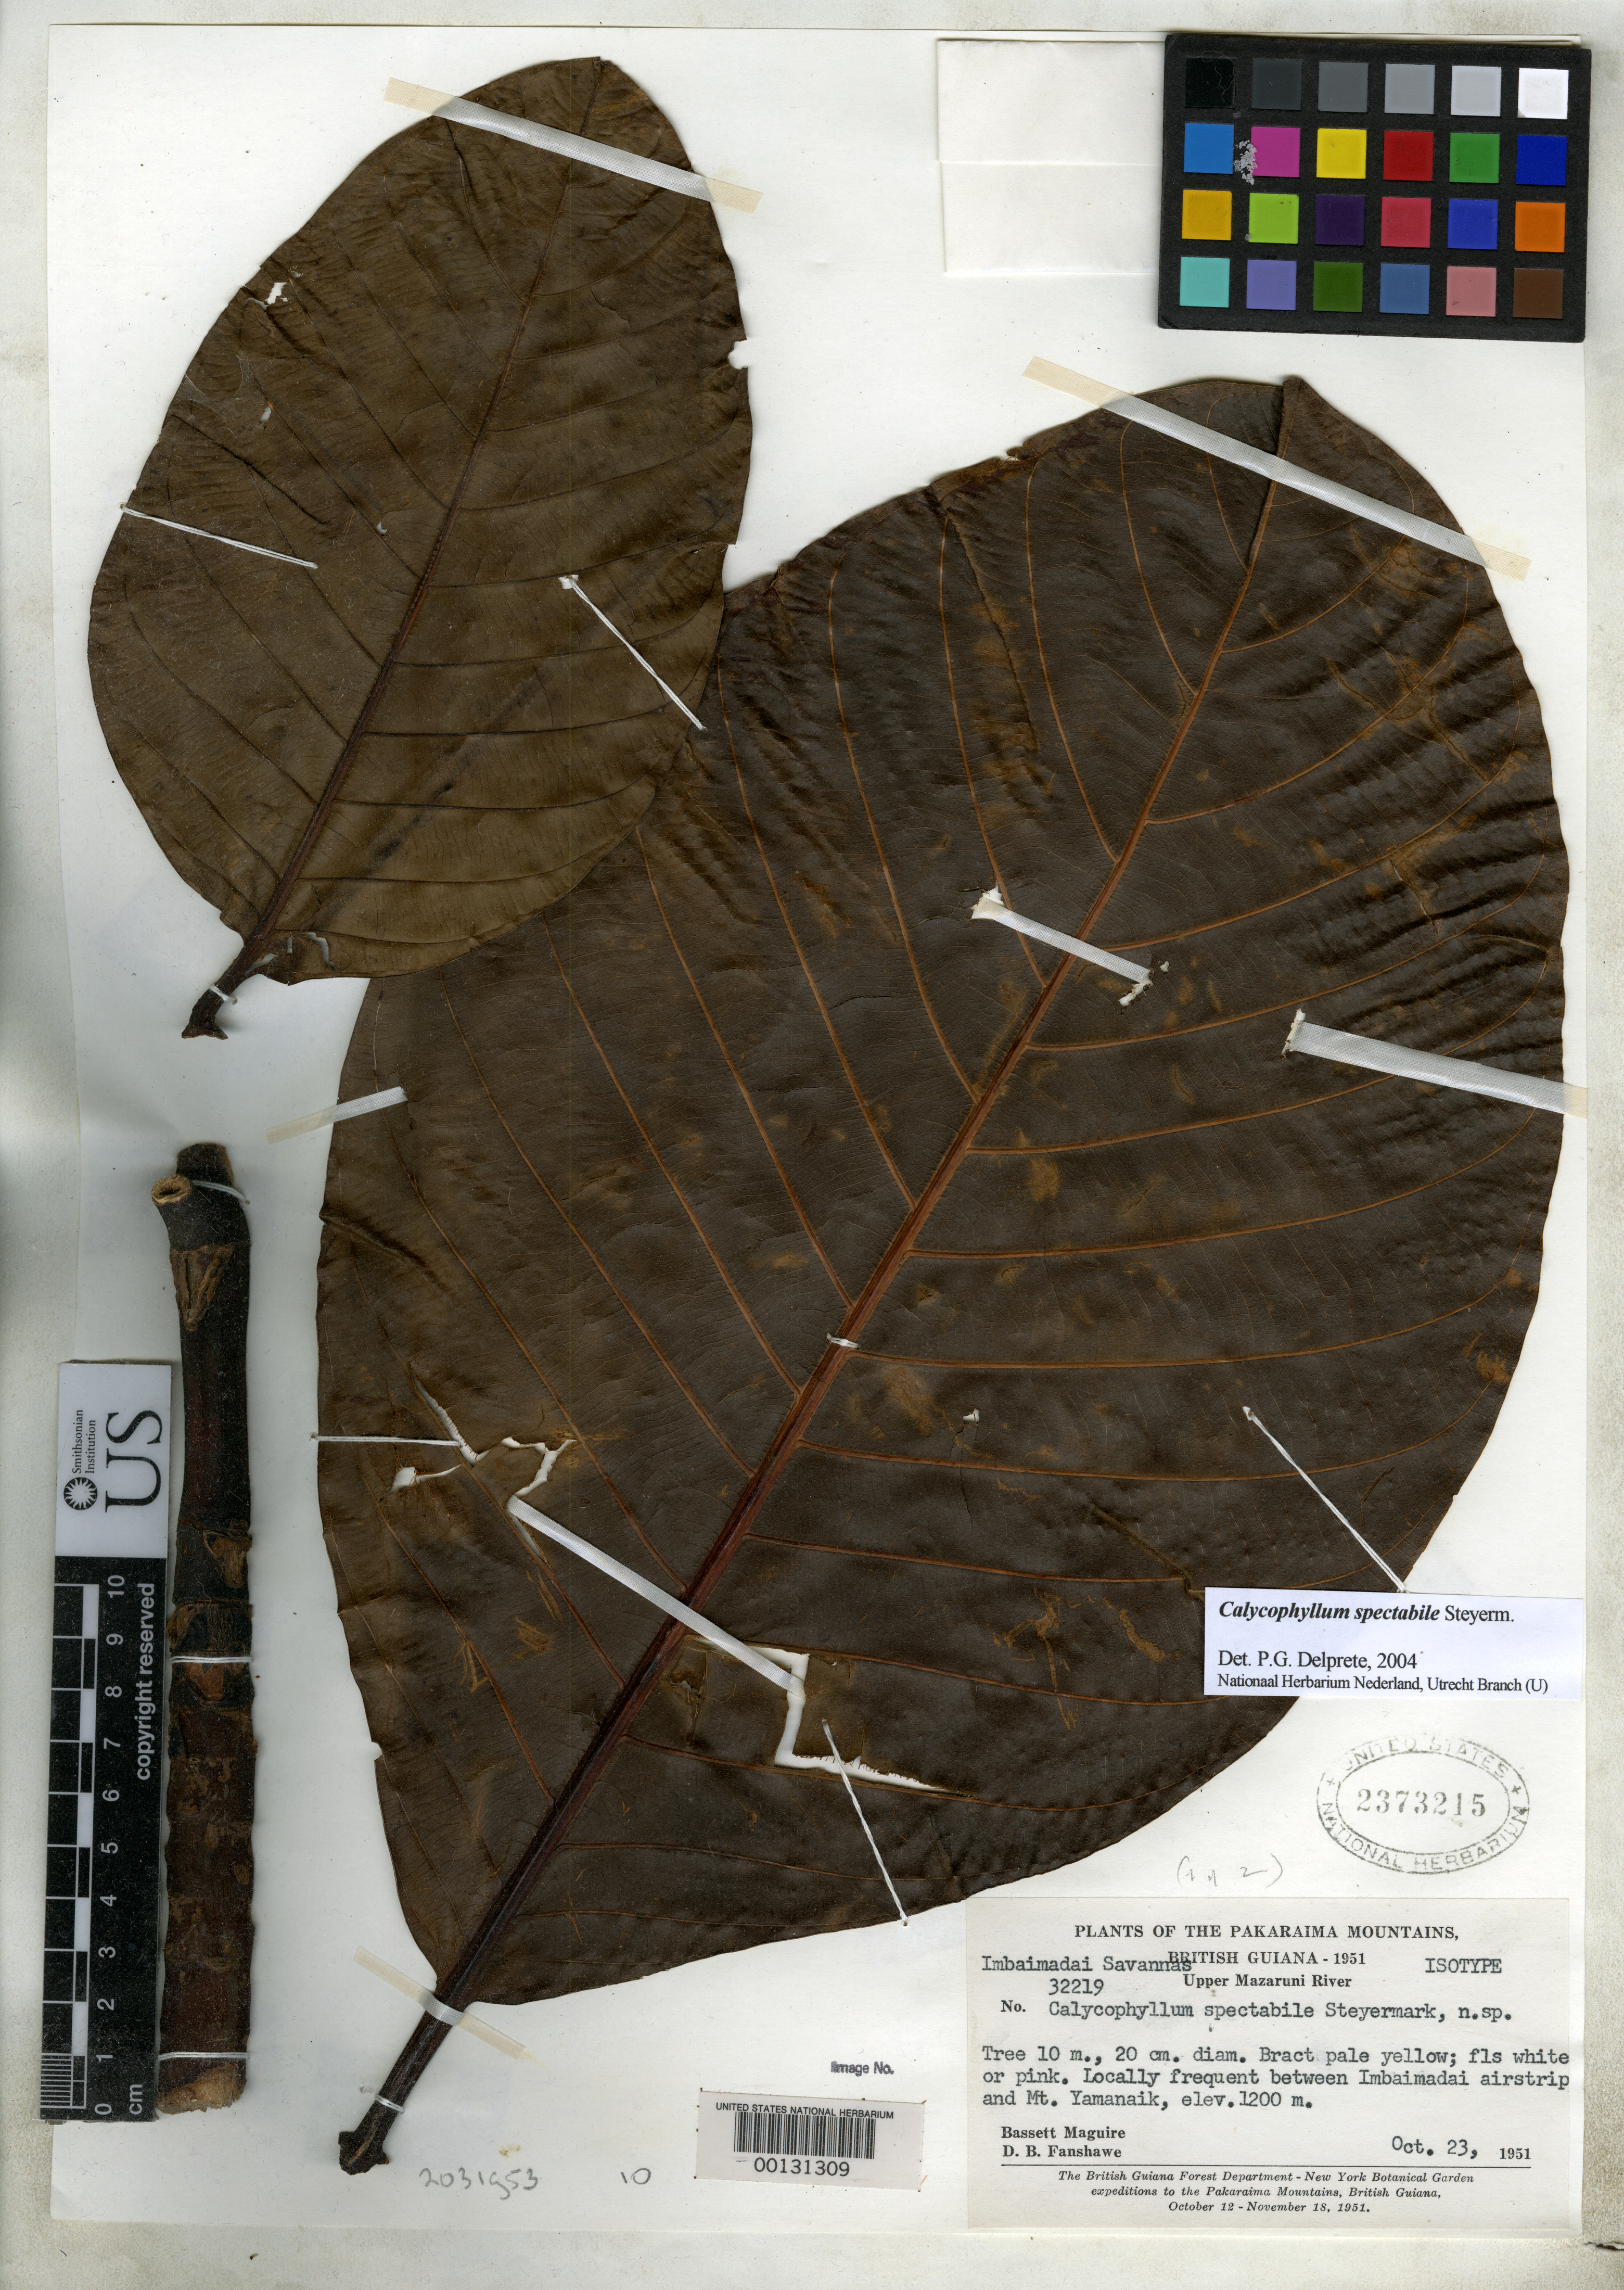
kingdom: Plantae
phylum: Tracheophyta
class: Magnoliopsida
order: Gentianales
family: Rubiaceae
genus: Calycophyllum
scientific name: Calycophyllum spectabile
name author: Steyerm.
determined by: Delprete, P. G., Herb. de Guyane Cay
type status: Isotype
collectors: B. Maguire & D. B. Fanshawe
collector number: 32219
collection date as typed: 23 Oct 1951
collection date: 1951-10-23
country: Guyana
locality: Mazaruni River, between Imbaimadai airstrip and Mount Yamanaik, country as "British Guiana".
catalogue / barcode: US 2373215